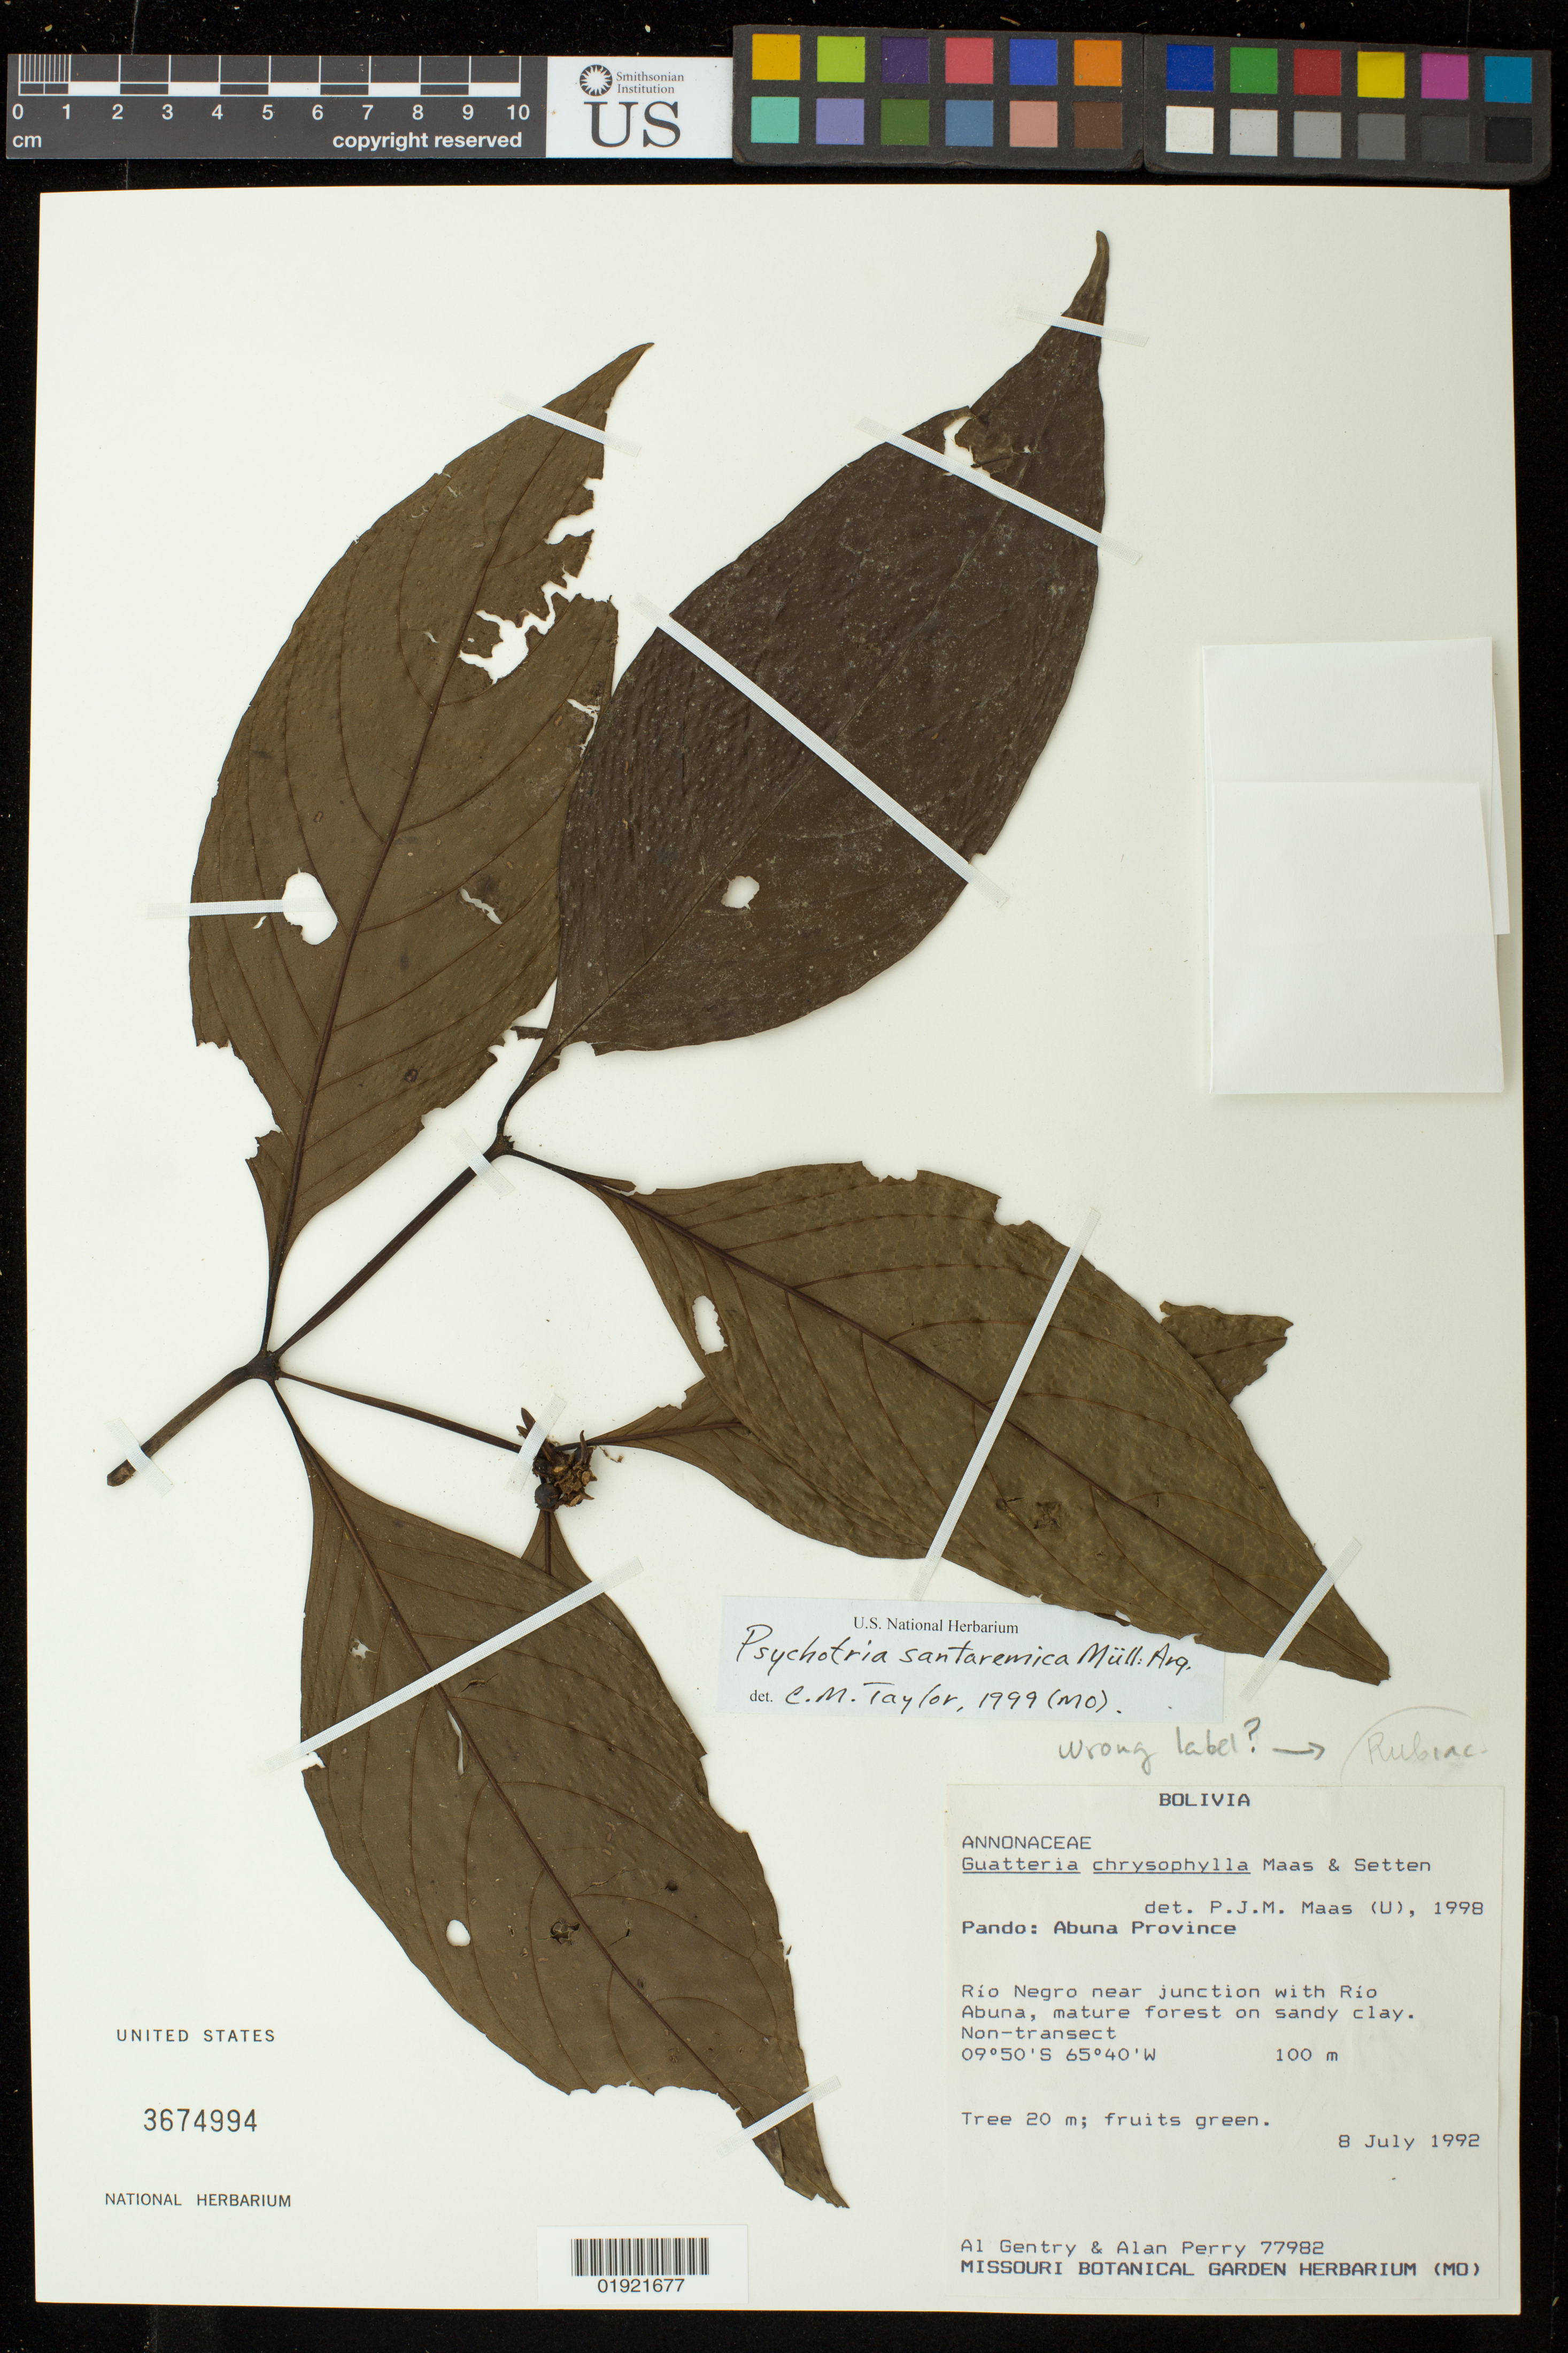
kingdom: Plantae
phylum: Tracheophyta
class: Magnoliopsida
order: Gentianales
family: Rubiaceae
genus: Psychotria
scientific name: Psychotria santaremica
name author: Müll. Arg.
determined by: Taylor, Charlotte M.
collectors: A. Gentry & A. Perry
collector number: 77982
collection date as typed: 8 July 1992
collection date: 1992-07-08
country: Bolivia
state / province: Pando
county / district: Abuná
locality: Rio Negro near junction with Rio Abuna. Non-transect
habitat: mature forest on sandy clay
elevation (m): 100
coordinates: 9 50 0 S, 65 40 0 W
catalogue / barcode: US 3674994